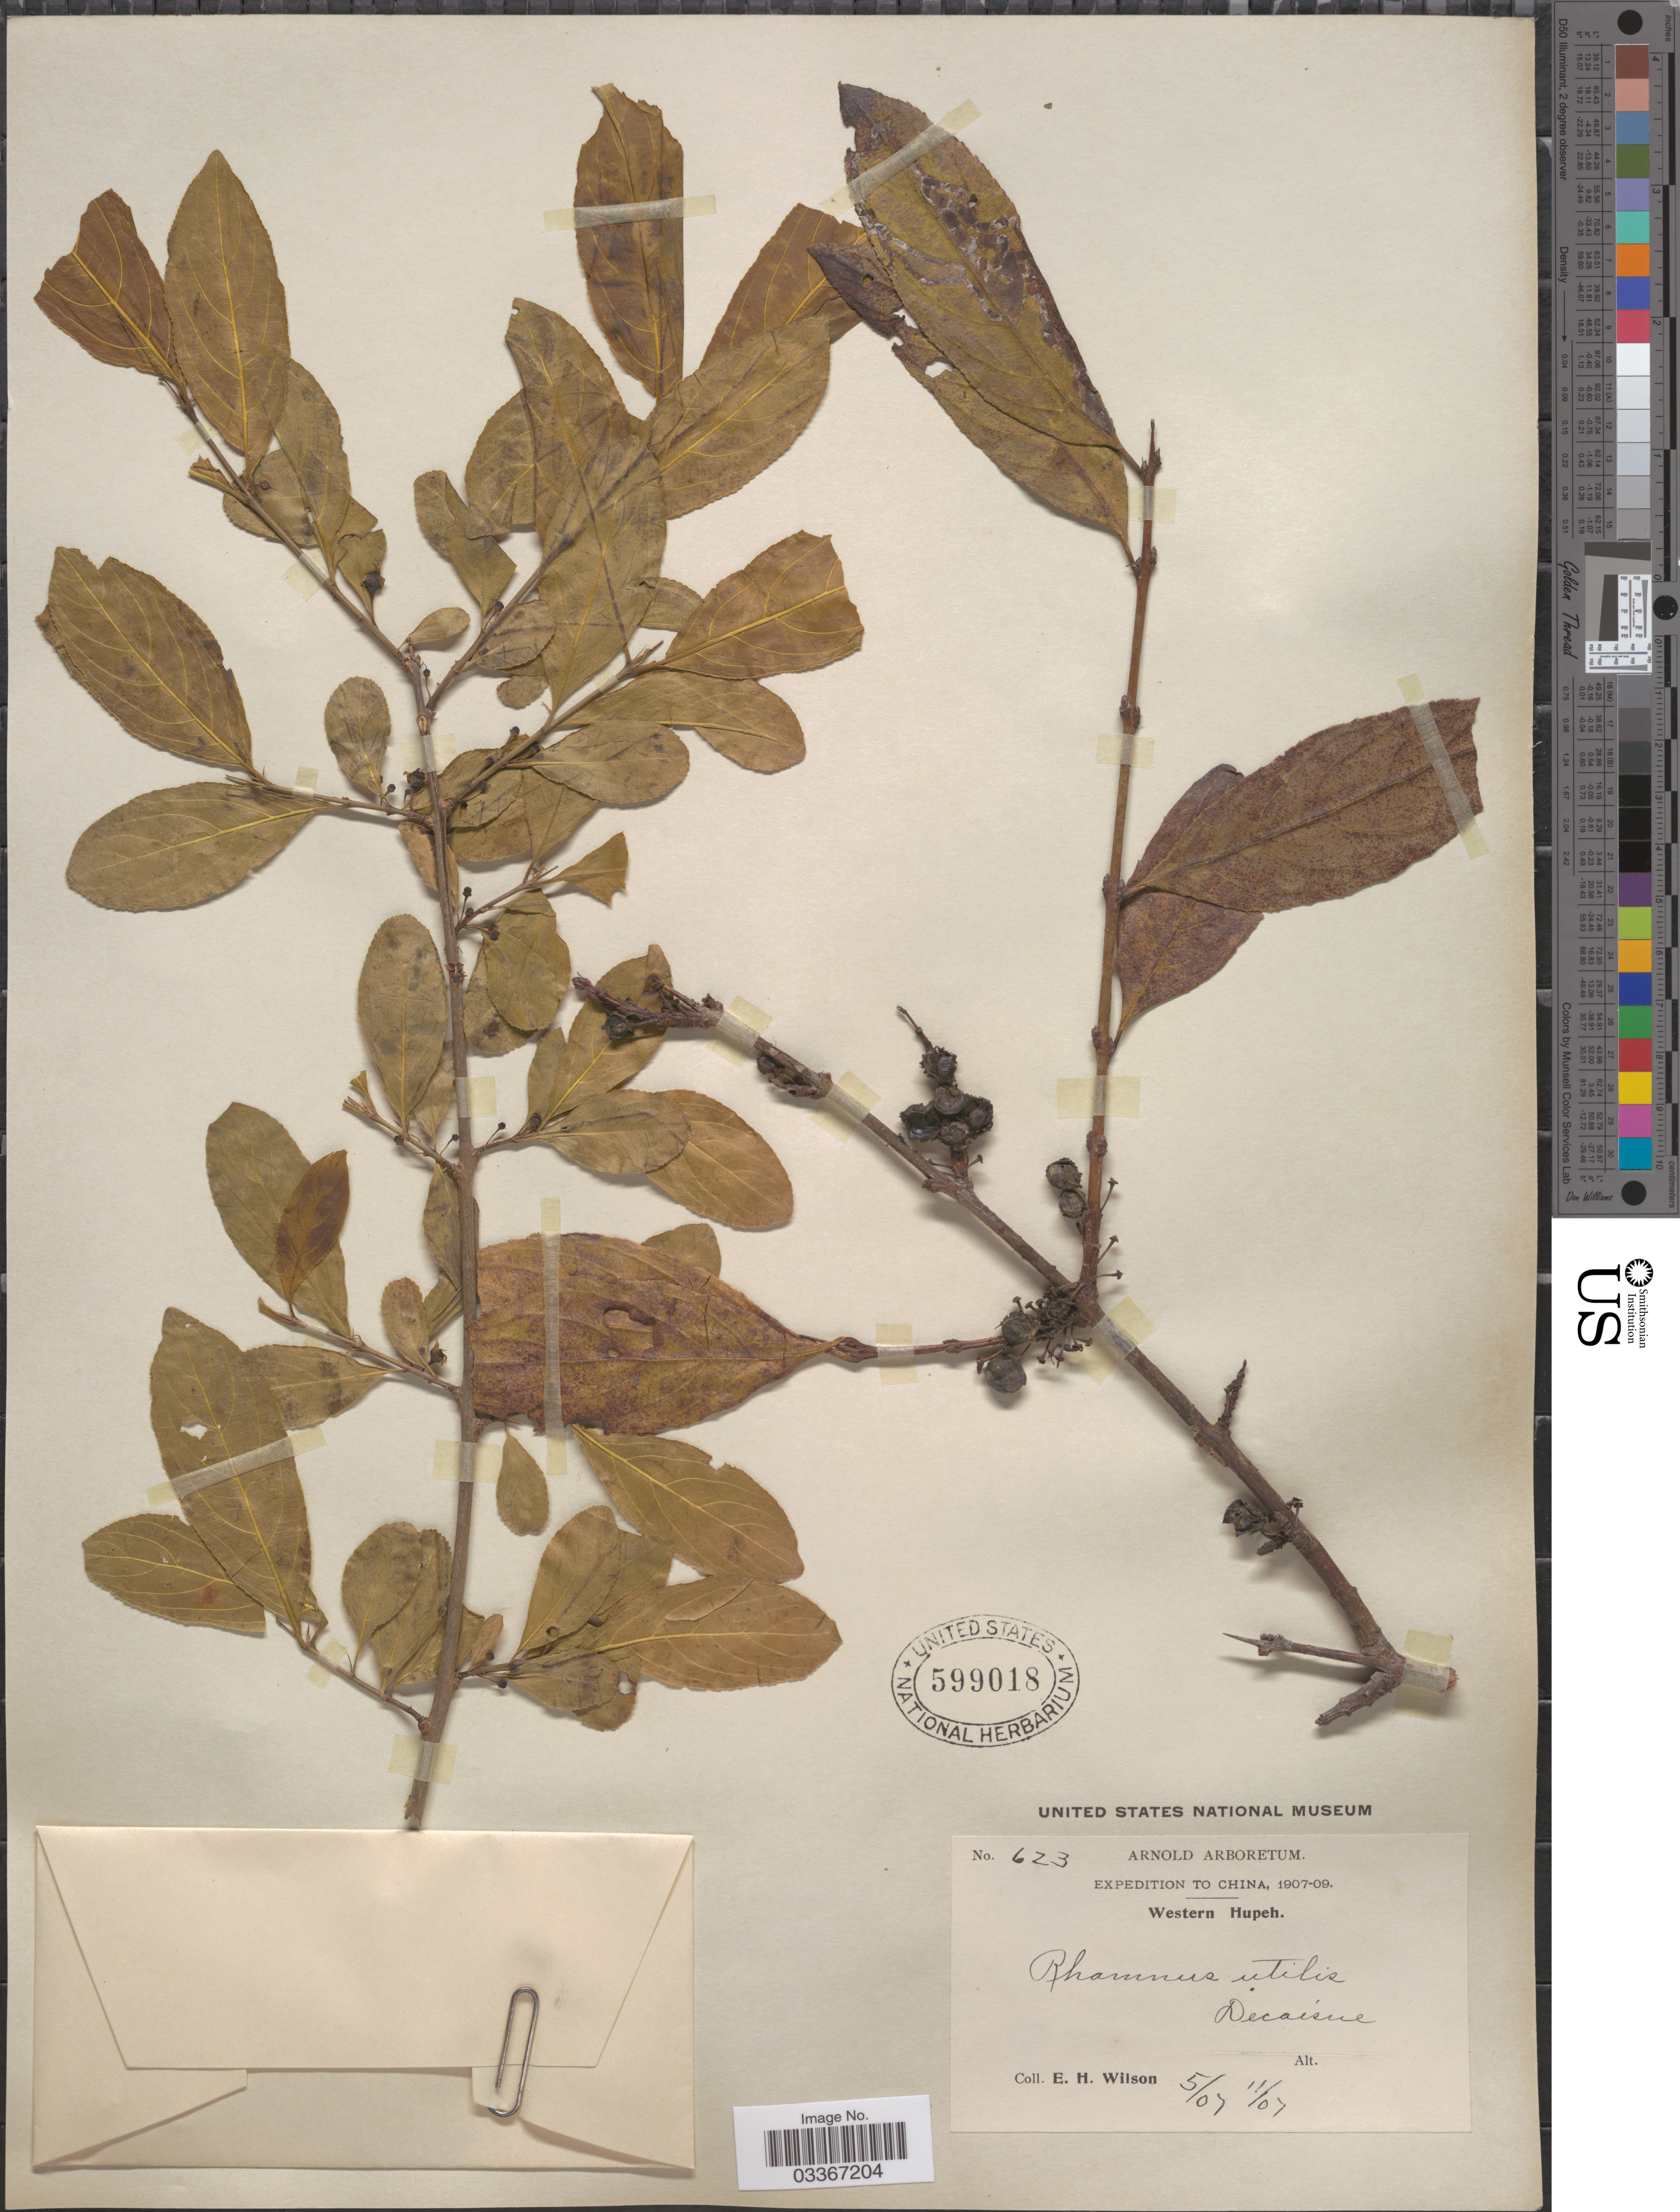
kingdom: Plantae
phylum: Tracheophyta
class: Magnoliopsida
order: Rosales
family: Rhamnaceae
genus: Rhamnus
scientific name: Rhamnus utilis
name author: Decne.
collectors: E. Wilson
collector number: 623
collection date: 1907-05/1907-11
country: China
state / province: Hubei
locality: Western Hupeh.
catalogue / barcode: US 599018